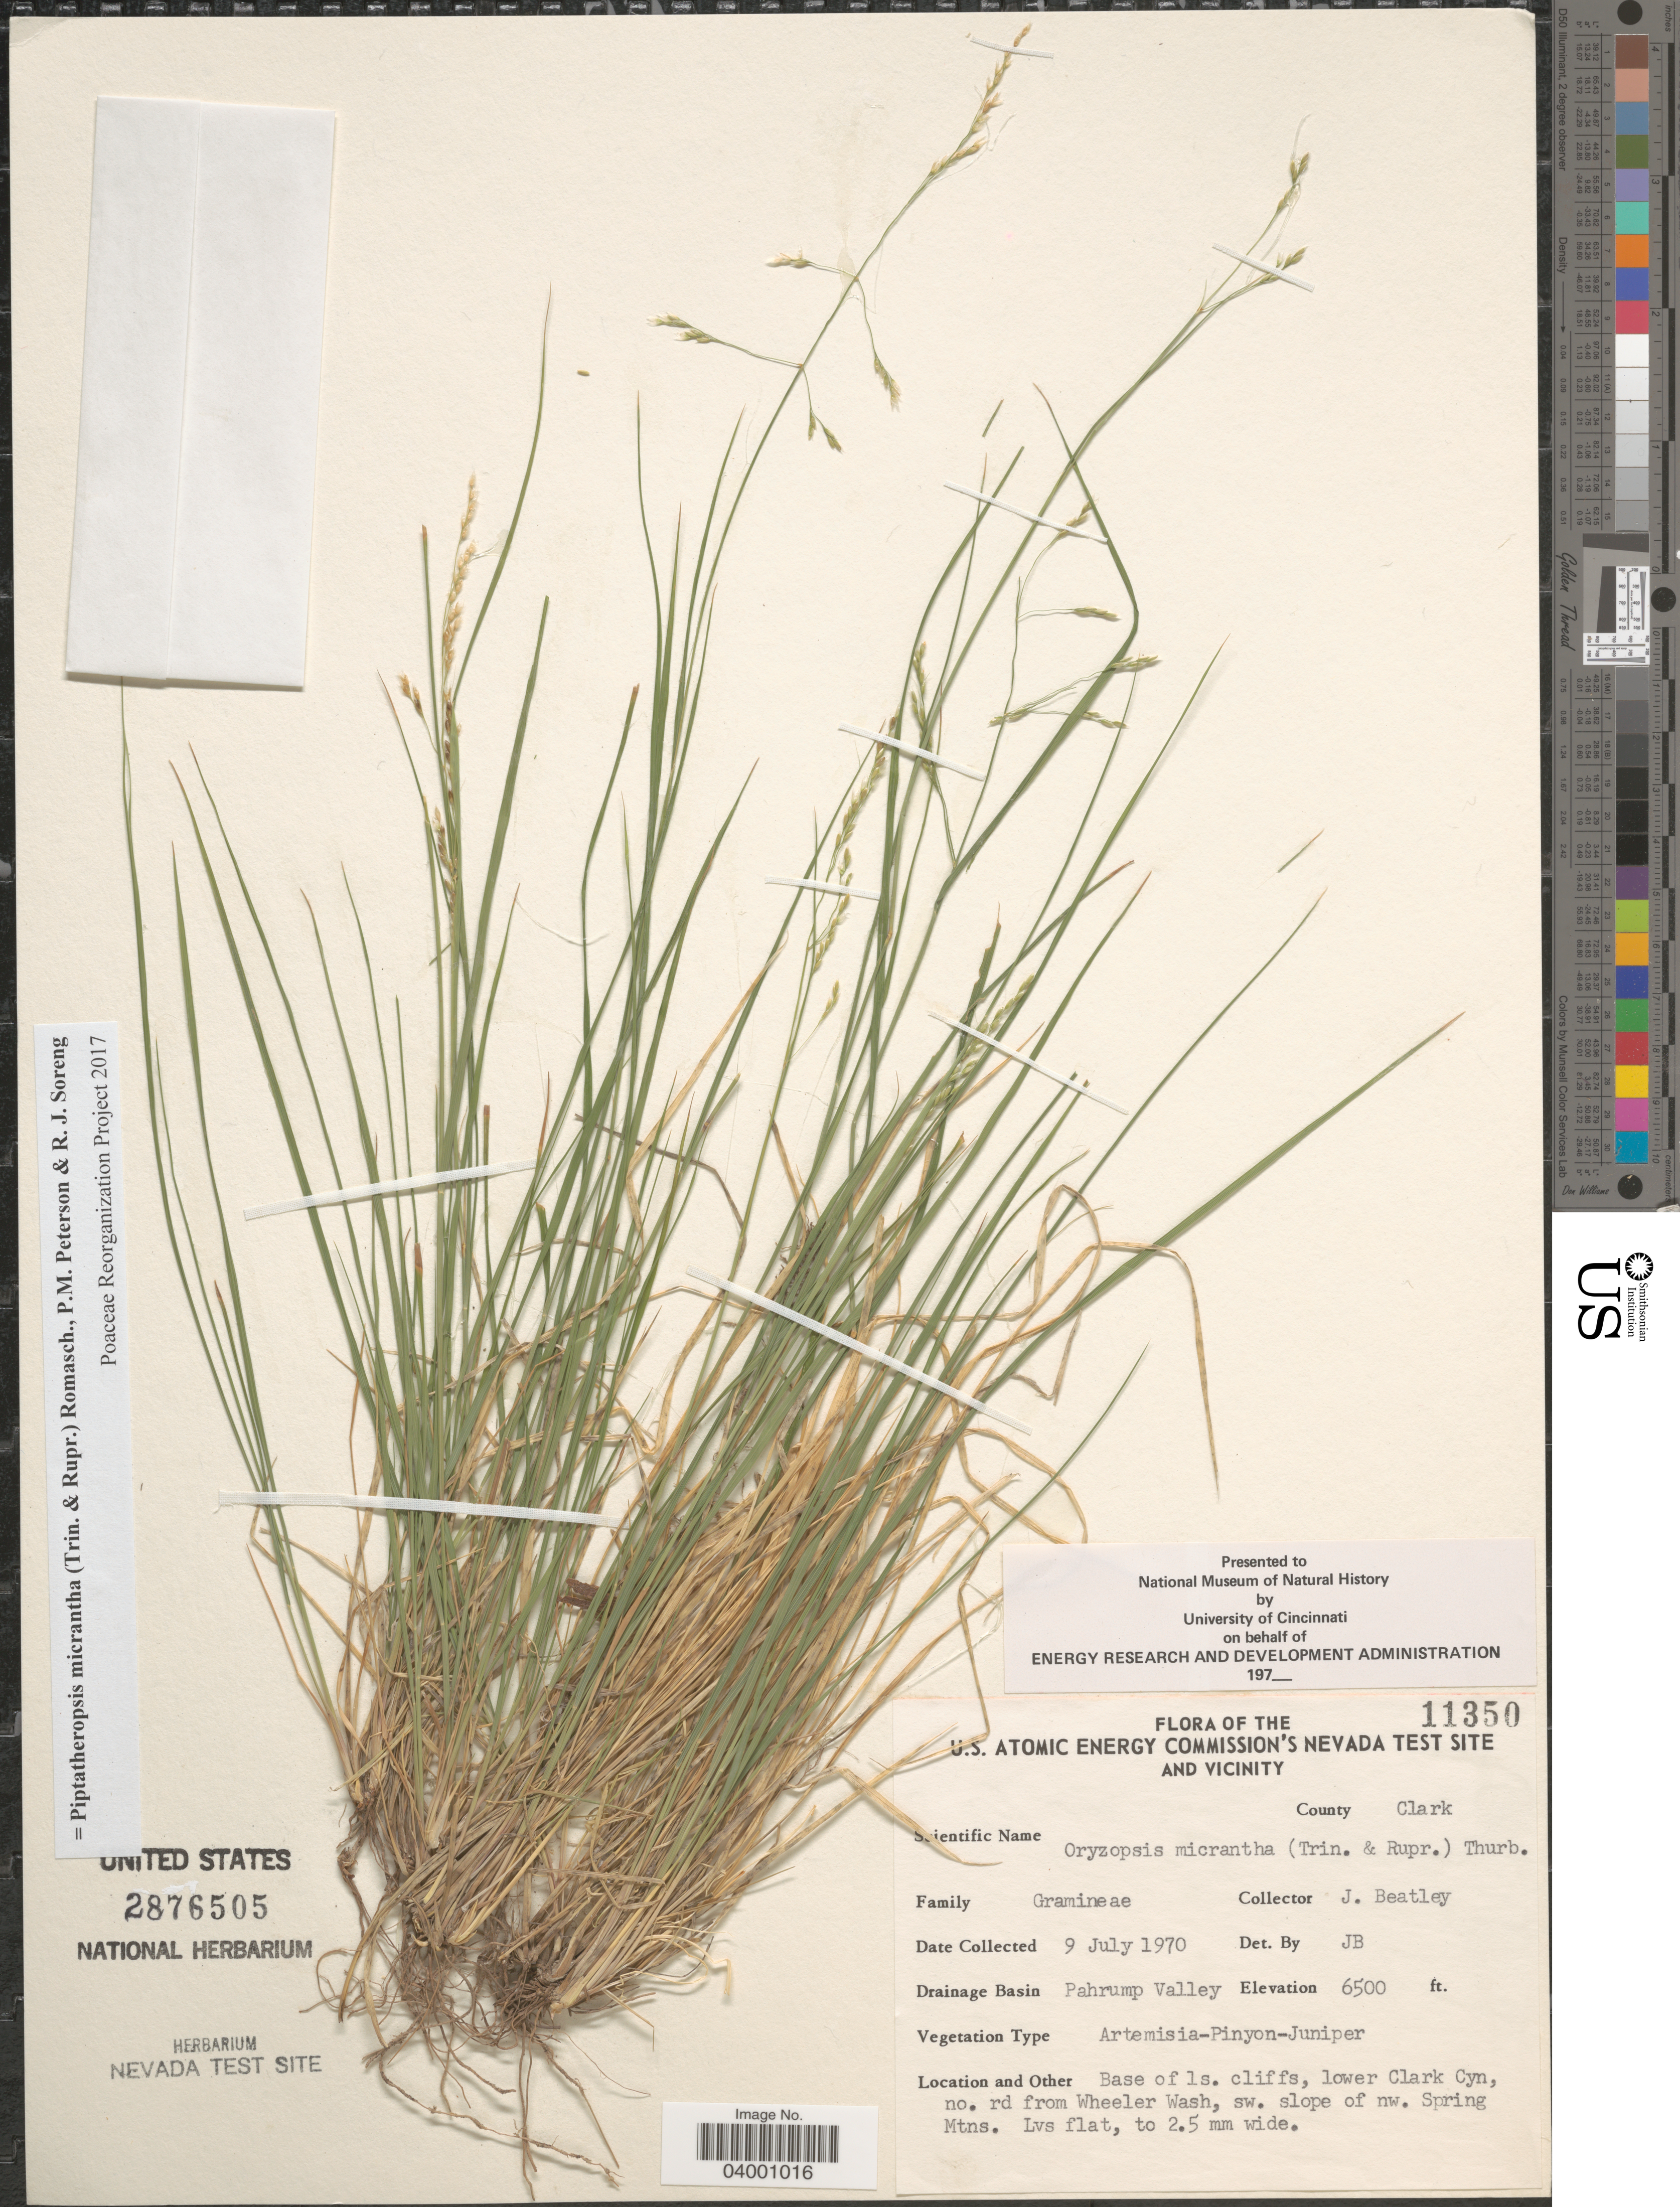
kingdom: Plantae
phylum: Tracheophyta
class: Liliopsida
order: Poales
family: Poaceae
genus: Piptatheropsis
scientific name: Piptatheropsis micrantha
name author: (Trin. & Rupr.) Romasch.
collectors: J. C. Beatley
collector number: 11350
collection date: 1970-07-09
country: United States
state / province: Nevada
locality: U.S. Atomic Energy Commission's Nevada Test Site and vicinity. County Clark. Drainage Basin Pahrump Valley. Base of ls. cliffs, lower Clark Cyn, no. rd from Wheeler Wash, sw. slope of nw. Spring Mtns.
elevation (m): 1981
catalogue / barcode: US 2876505